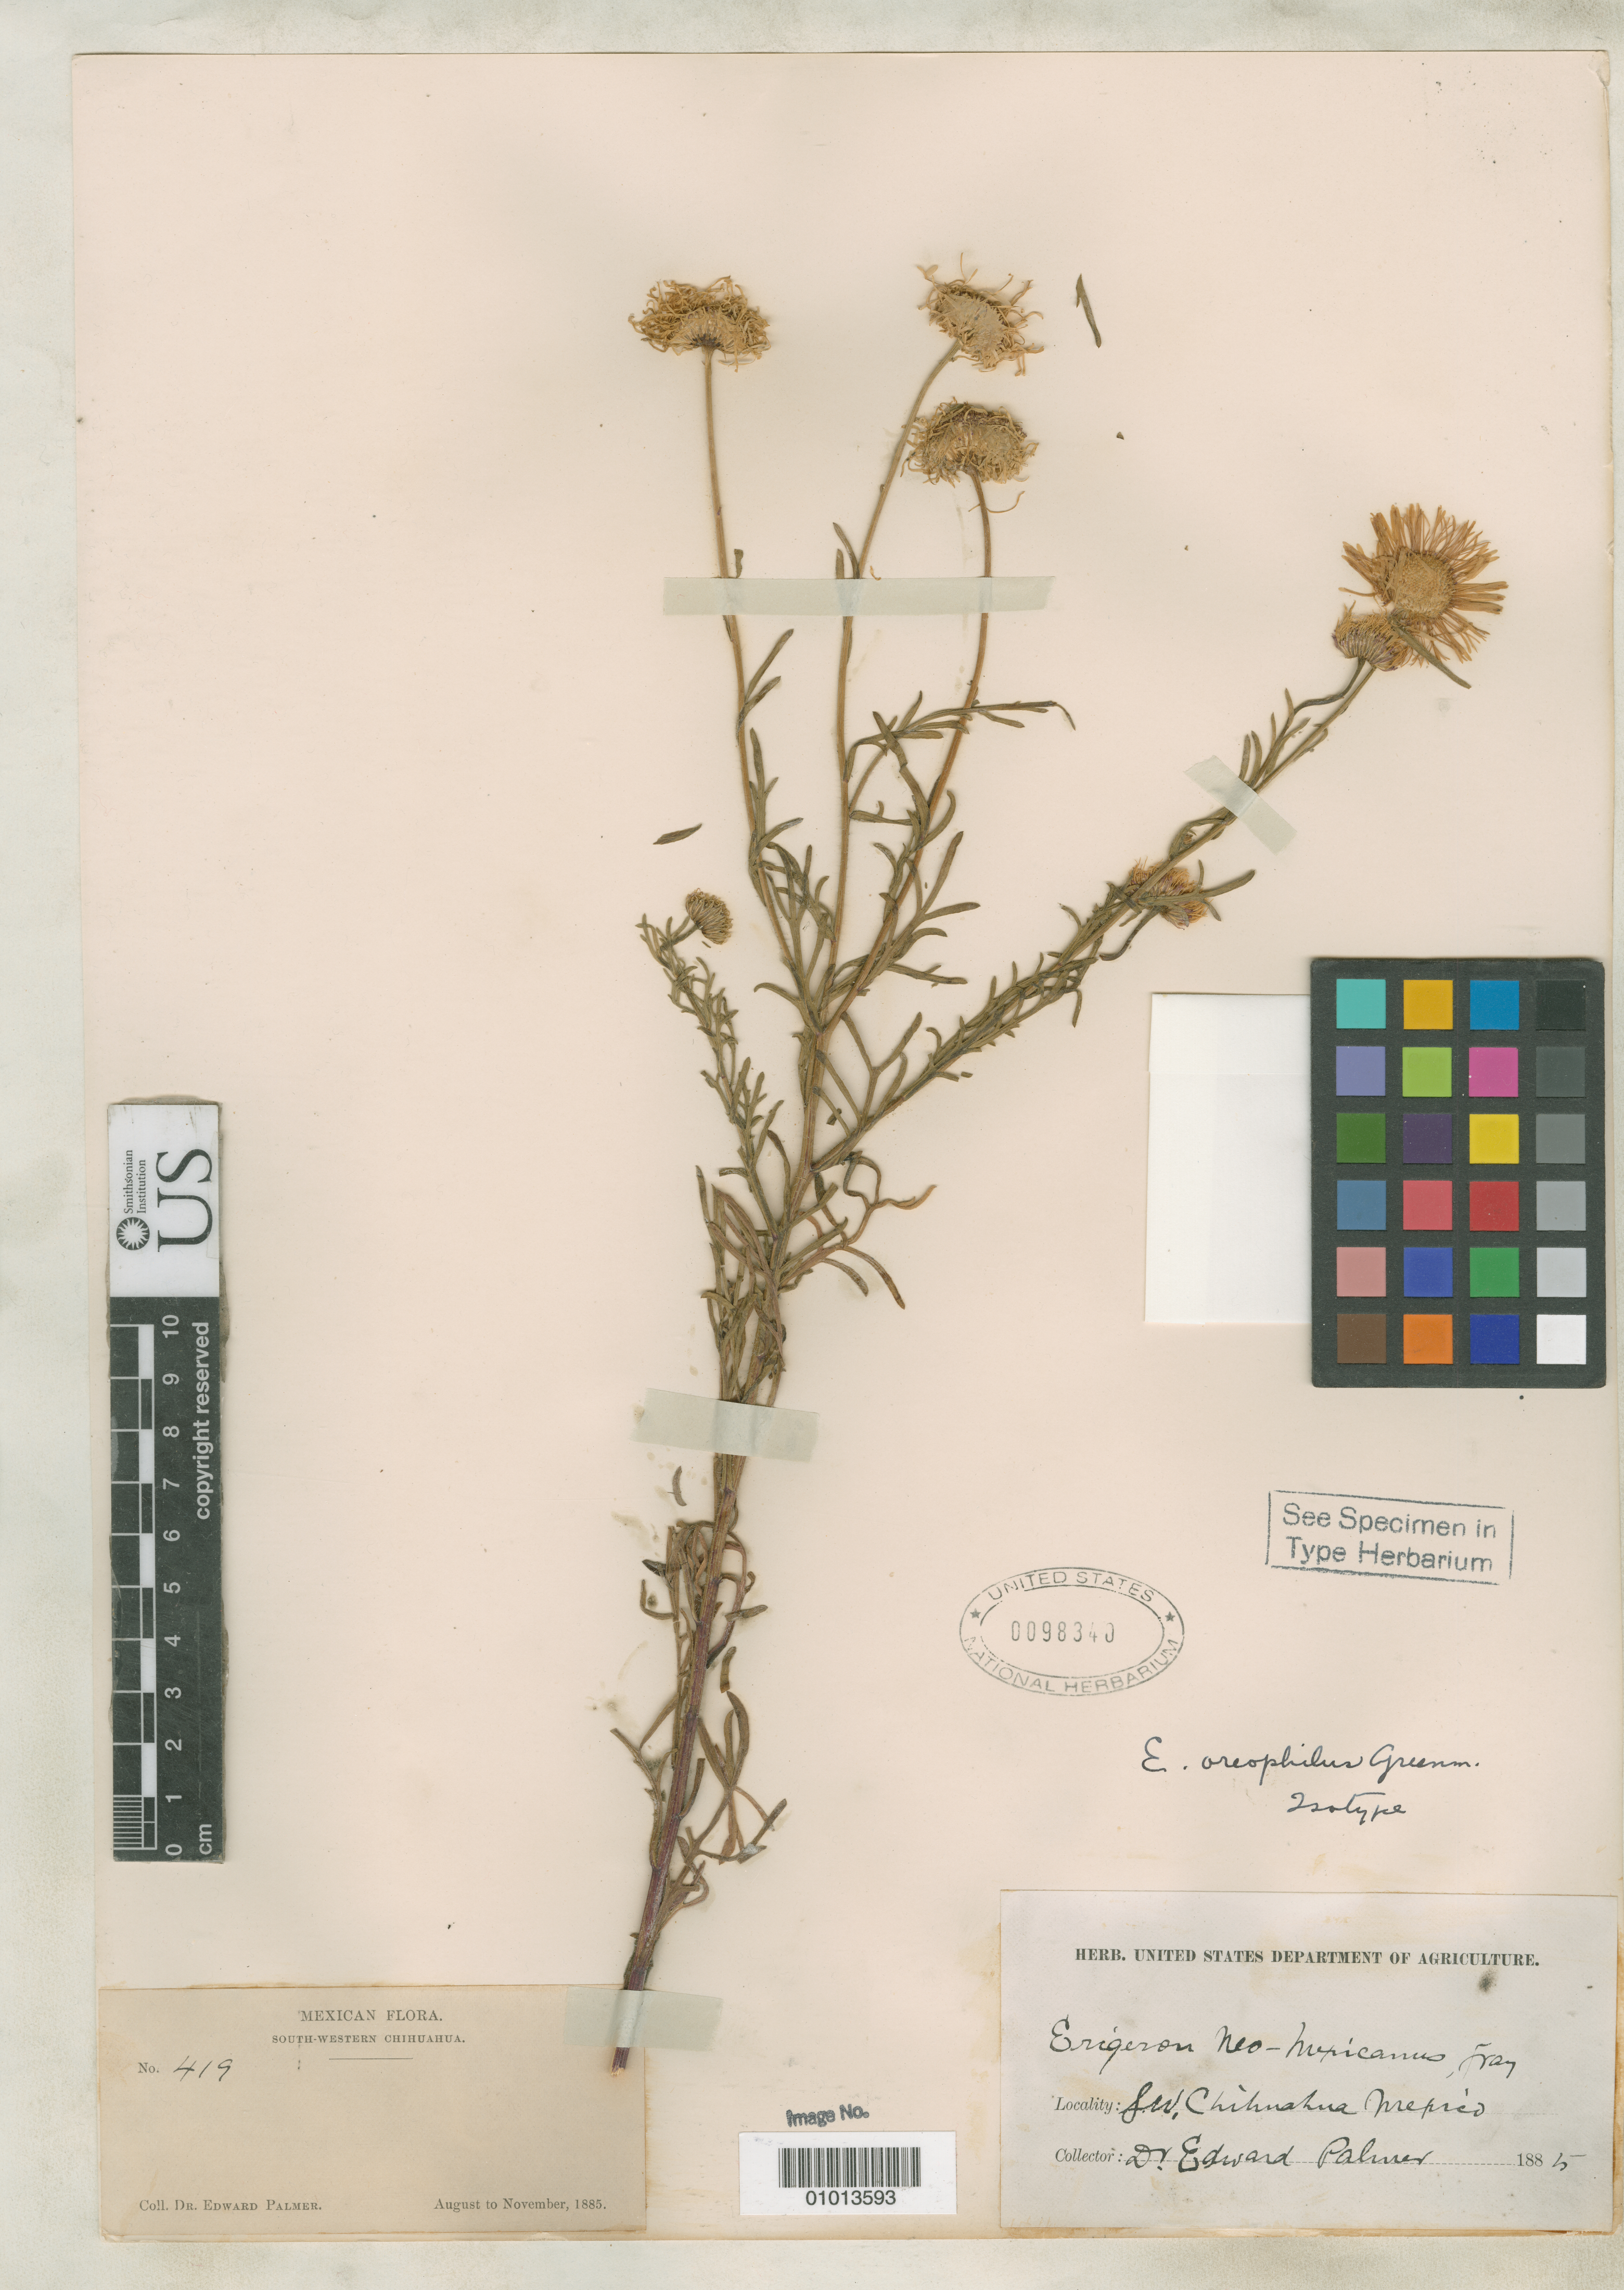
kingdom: Plantae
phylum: Tracheophyta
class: Magnoliopsida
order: Asterales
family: Asteraceae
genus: Erigeron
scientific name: Erigeron oreophilus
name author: Greenm.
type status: Isotype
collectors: E. Palmer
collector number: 419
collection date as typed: Aug 1885 to -- Nov 1885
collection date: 1885-08/1885-11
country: Mexico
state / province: Chihuahua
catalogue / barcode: US 98340